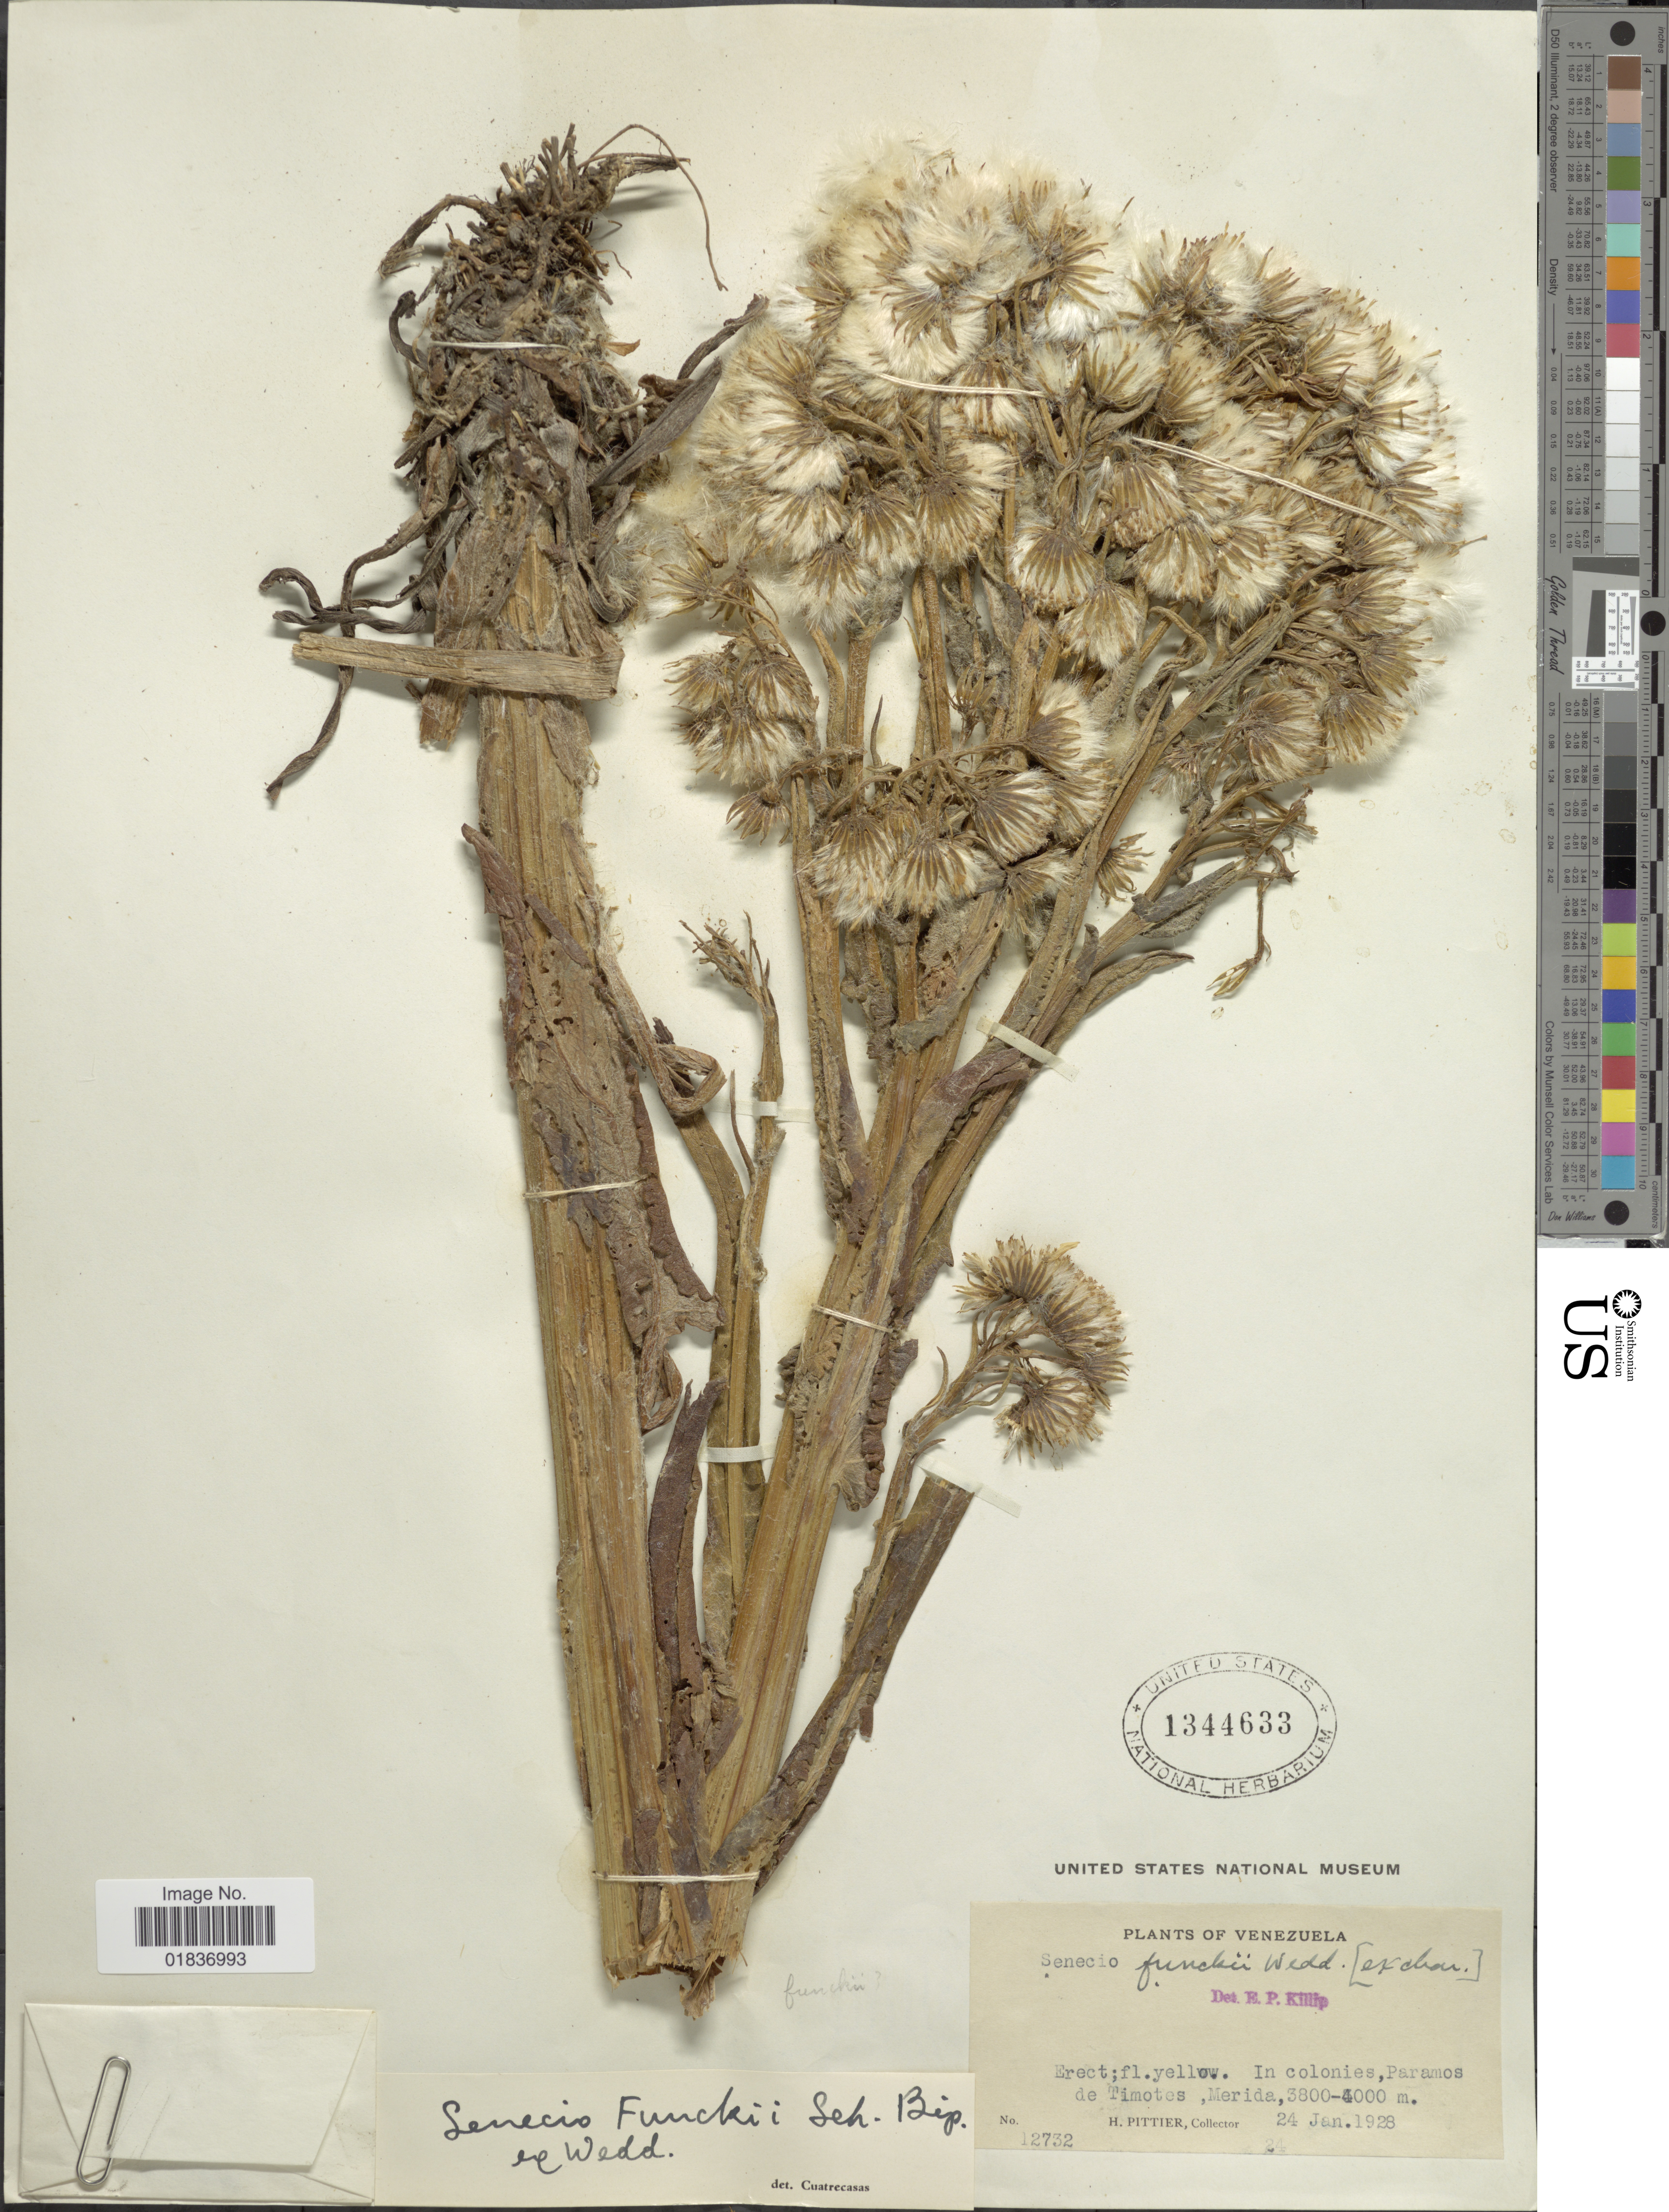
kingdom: Plantae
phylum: Tracheophyta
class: Magnoliopsida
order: Asterales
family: Asteraceae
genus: Senecio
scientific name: Senecio funckii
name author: (Sch. Bip. ex Wedd.) Cuatrec.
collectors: H. F. Pittier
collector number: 12732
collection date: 1928-01-24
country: Venezuela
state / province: Mérida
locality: In coilonies, Paramos de Timotes, Merida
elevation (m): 3800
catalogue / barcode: US 1344633